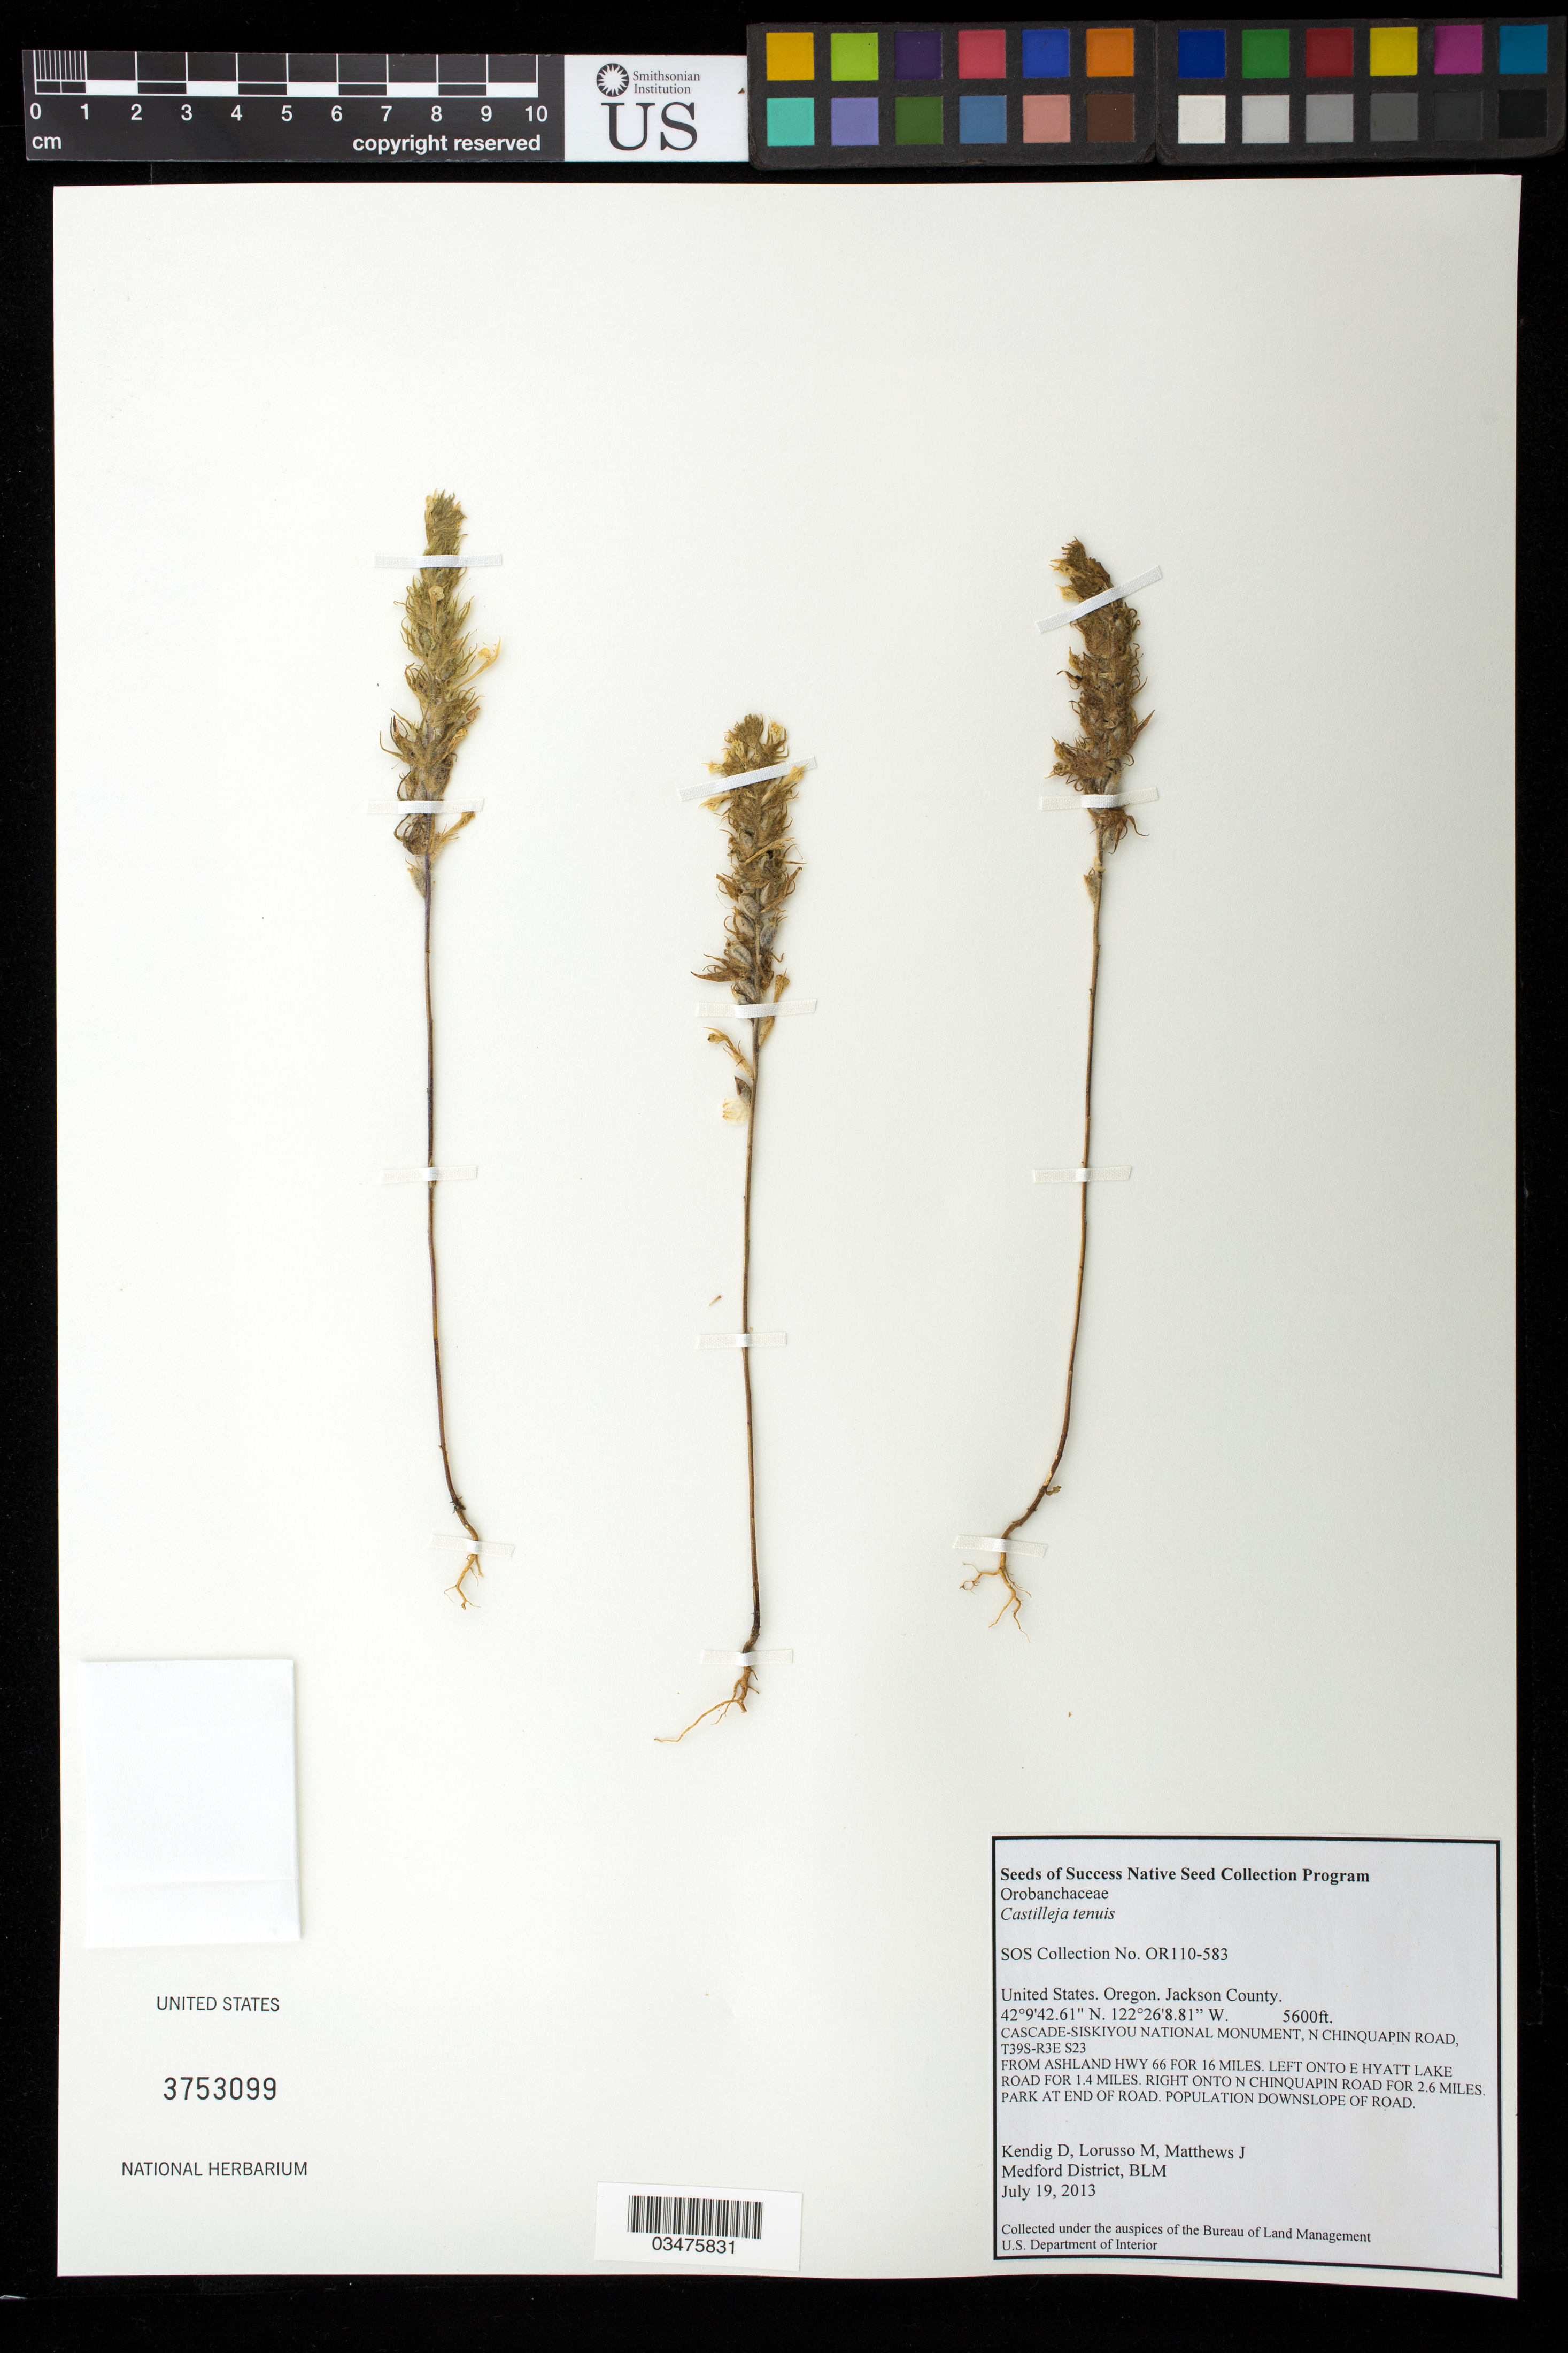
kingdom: Plantae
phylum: Tracheophyta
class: Magnoliopsida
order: Lamiales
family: Orobanchaceae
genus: Castilleja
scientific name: Castilleja tenuis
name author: (A. Heller) T.I. Chuang & Heckard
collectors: D. Kendig, J. Matthews & M. Lorusso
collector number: OR110-583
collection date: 2013-07-19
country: United States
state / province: Oregon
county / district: Jackson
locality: Cascade-Siskiyou National Monument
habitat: Downslope of road.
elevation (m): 1707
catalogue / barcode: US 3753099